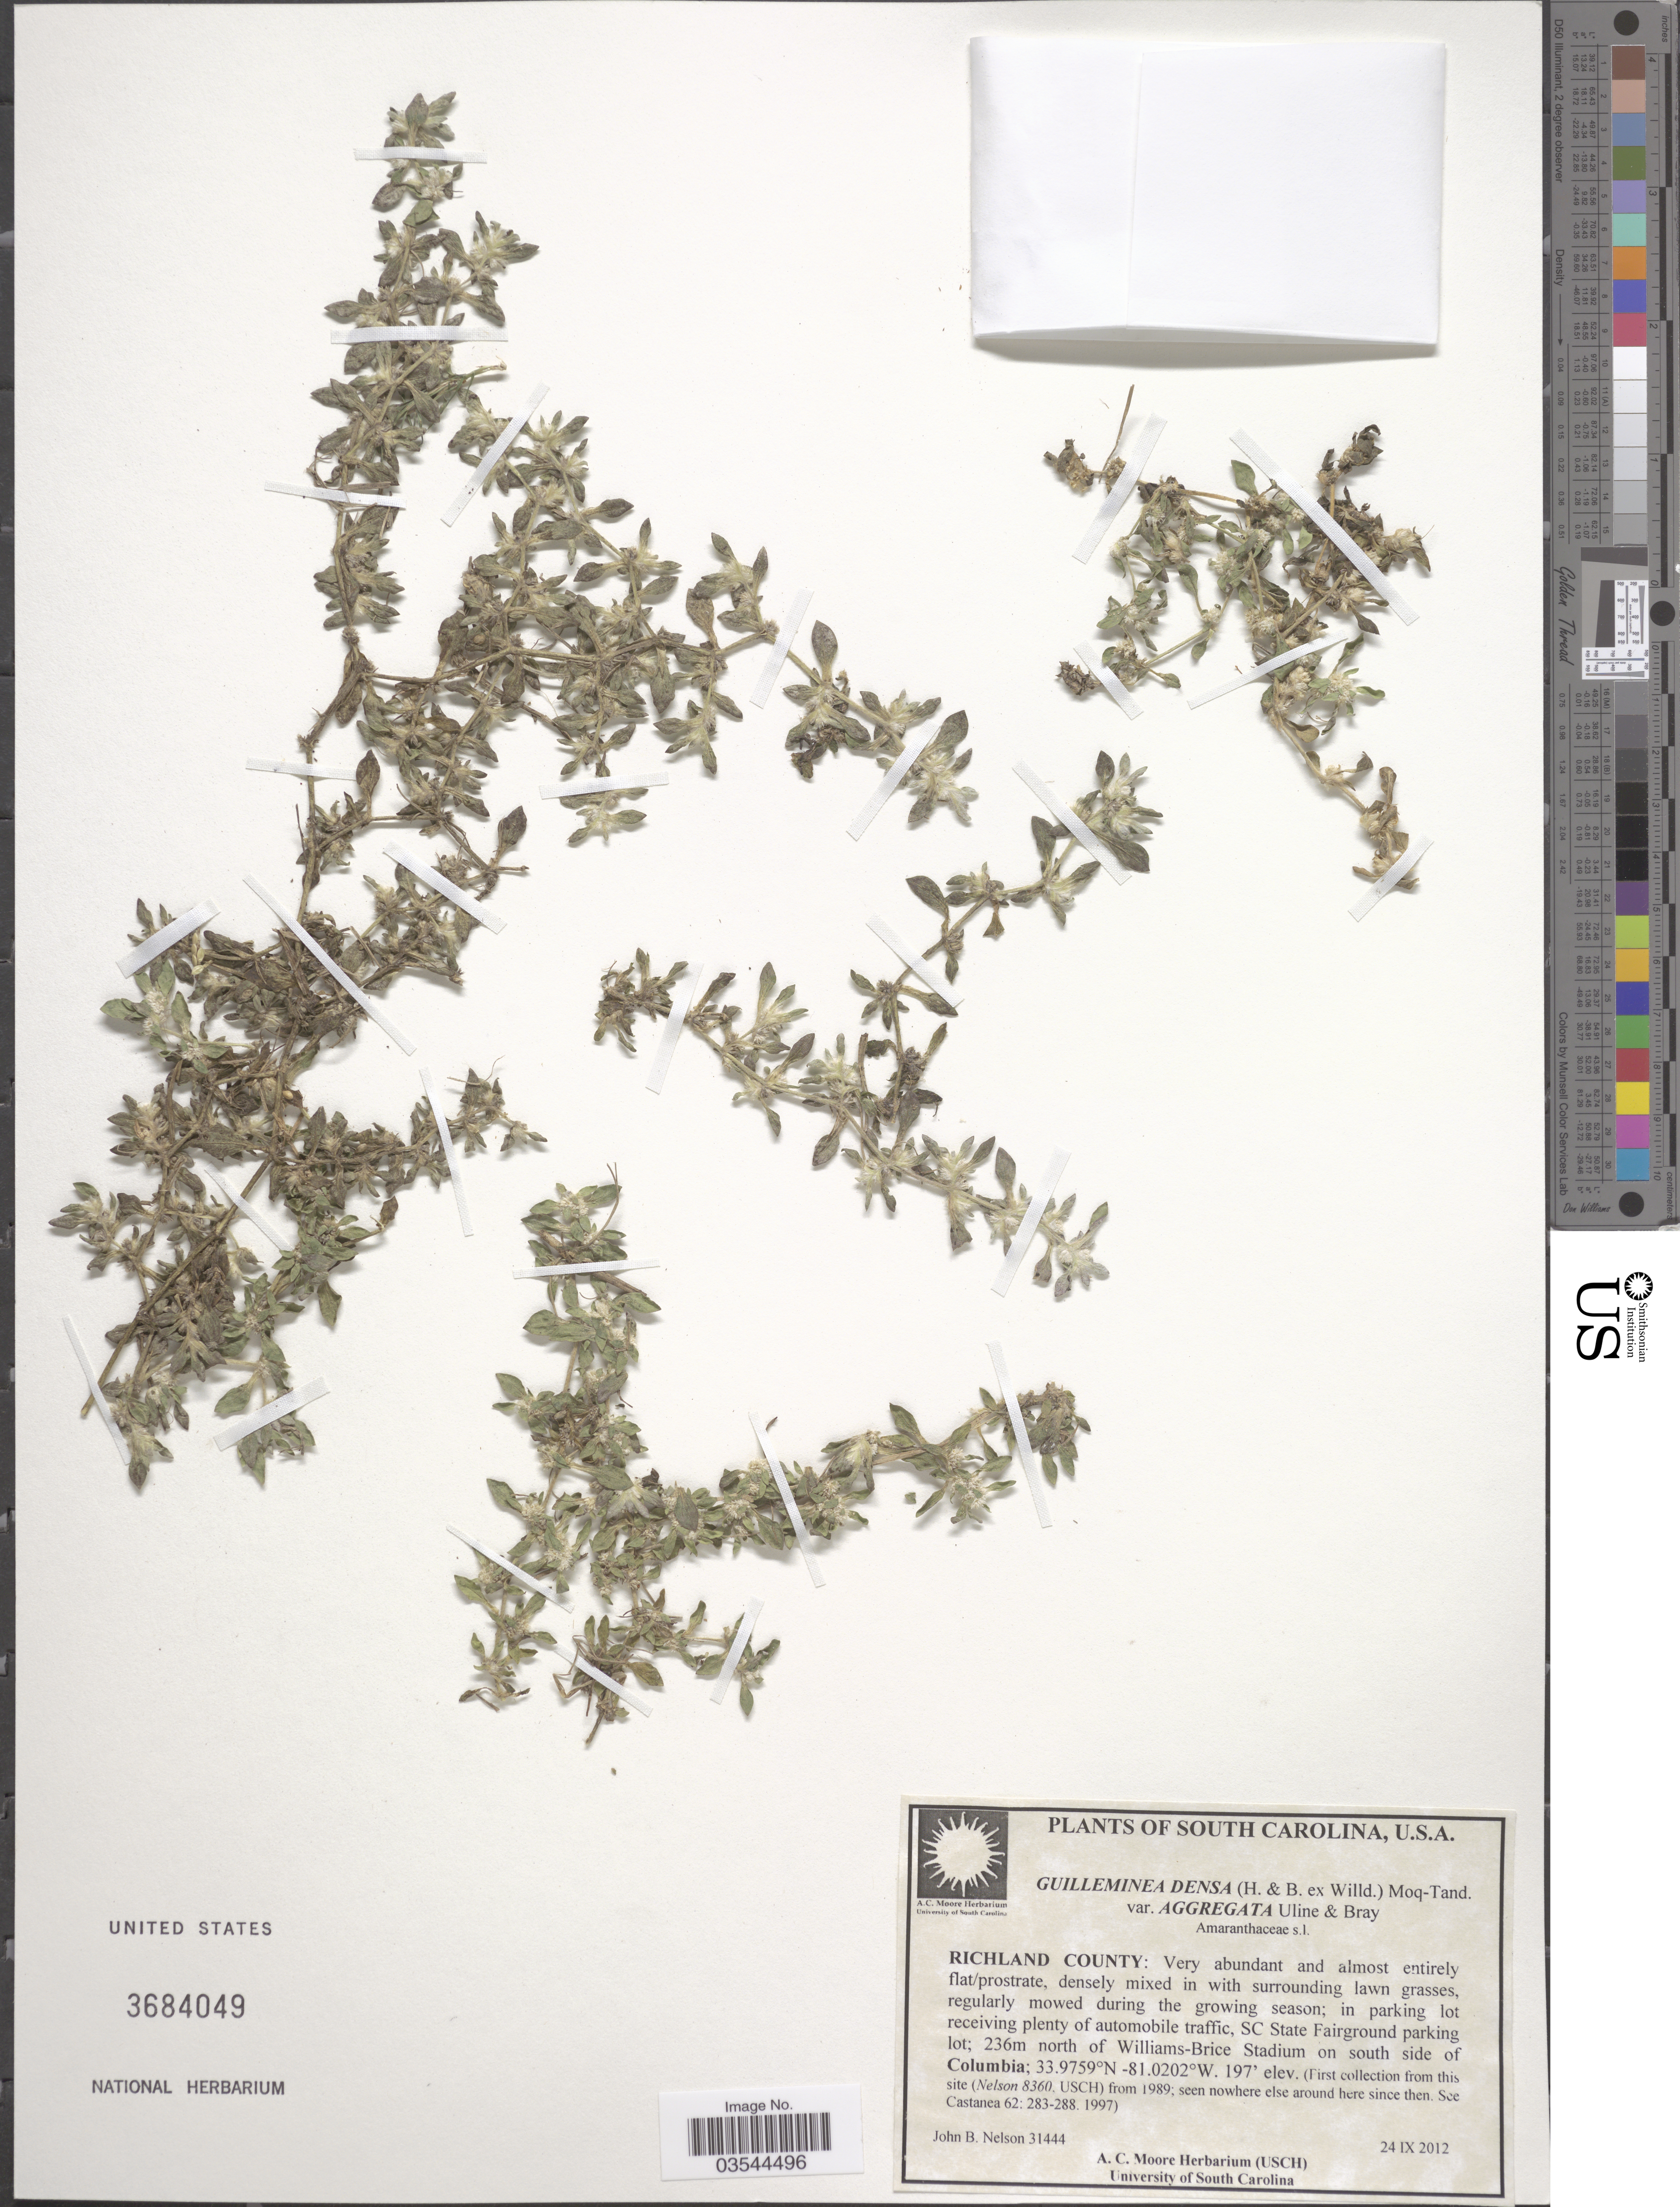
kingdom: Plantae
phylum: Tracheophyta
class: Magnoliopsida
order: Caryophyllales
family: Amaranthaceae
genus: Guilleminea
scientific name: Guilleminea densa var. aggregata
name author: Uline & W.L. Bray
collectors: J. Nelson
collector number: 31444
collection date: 2012-09-24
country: United States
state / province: South Carolina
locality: U.S.A. Richland County: SC State Fairground parking lot; 236m north of Williams-Brice Stadium on south side of Columbia.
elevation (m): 60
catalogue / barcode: US 3684049